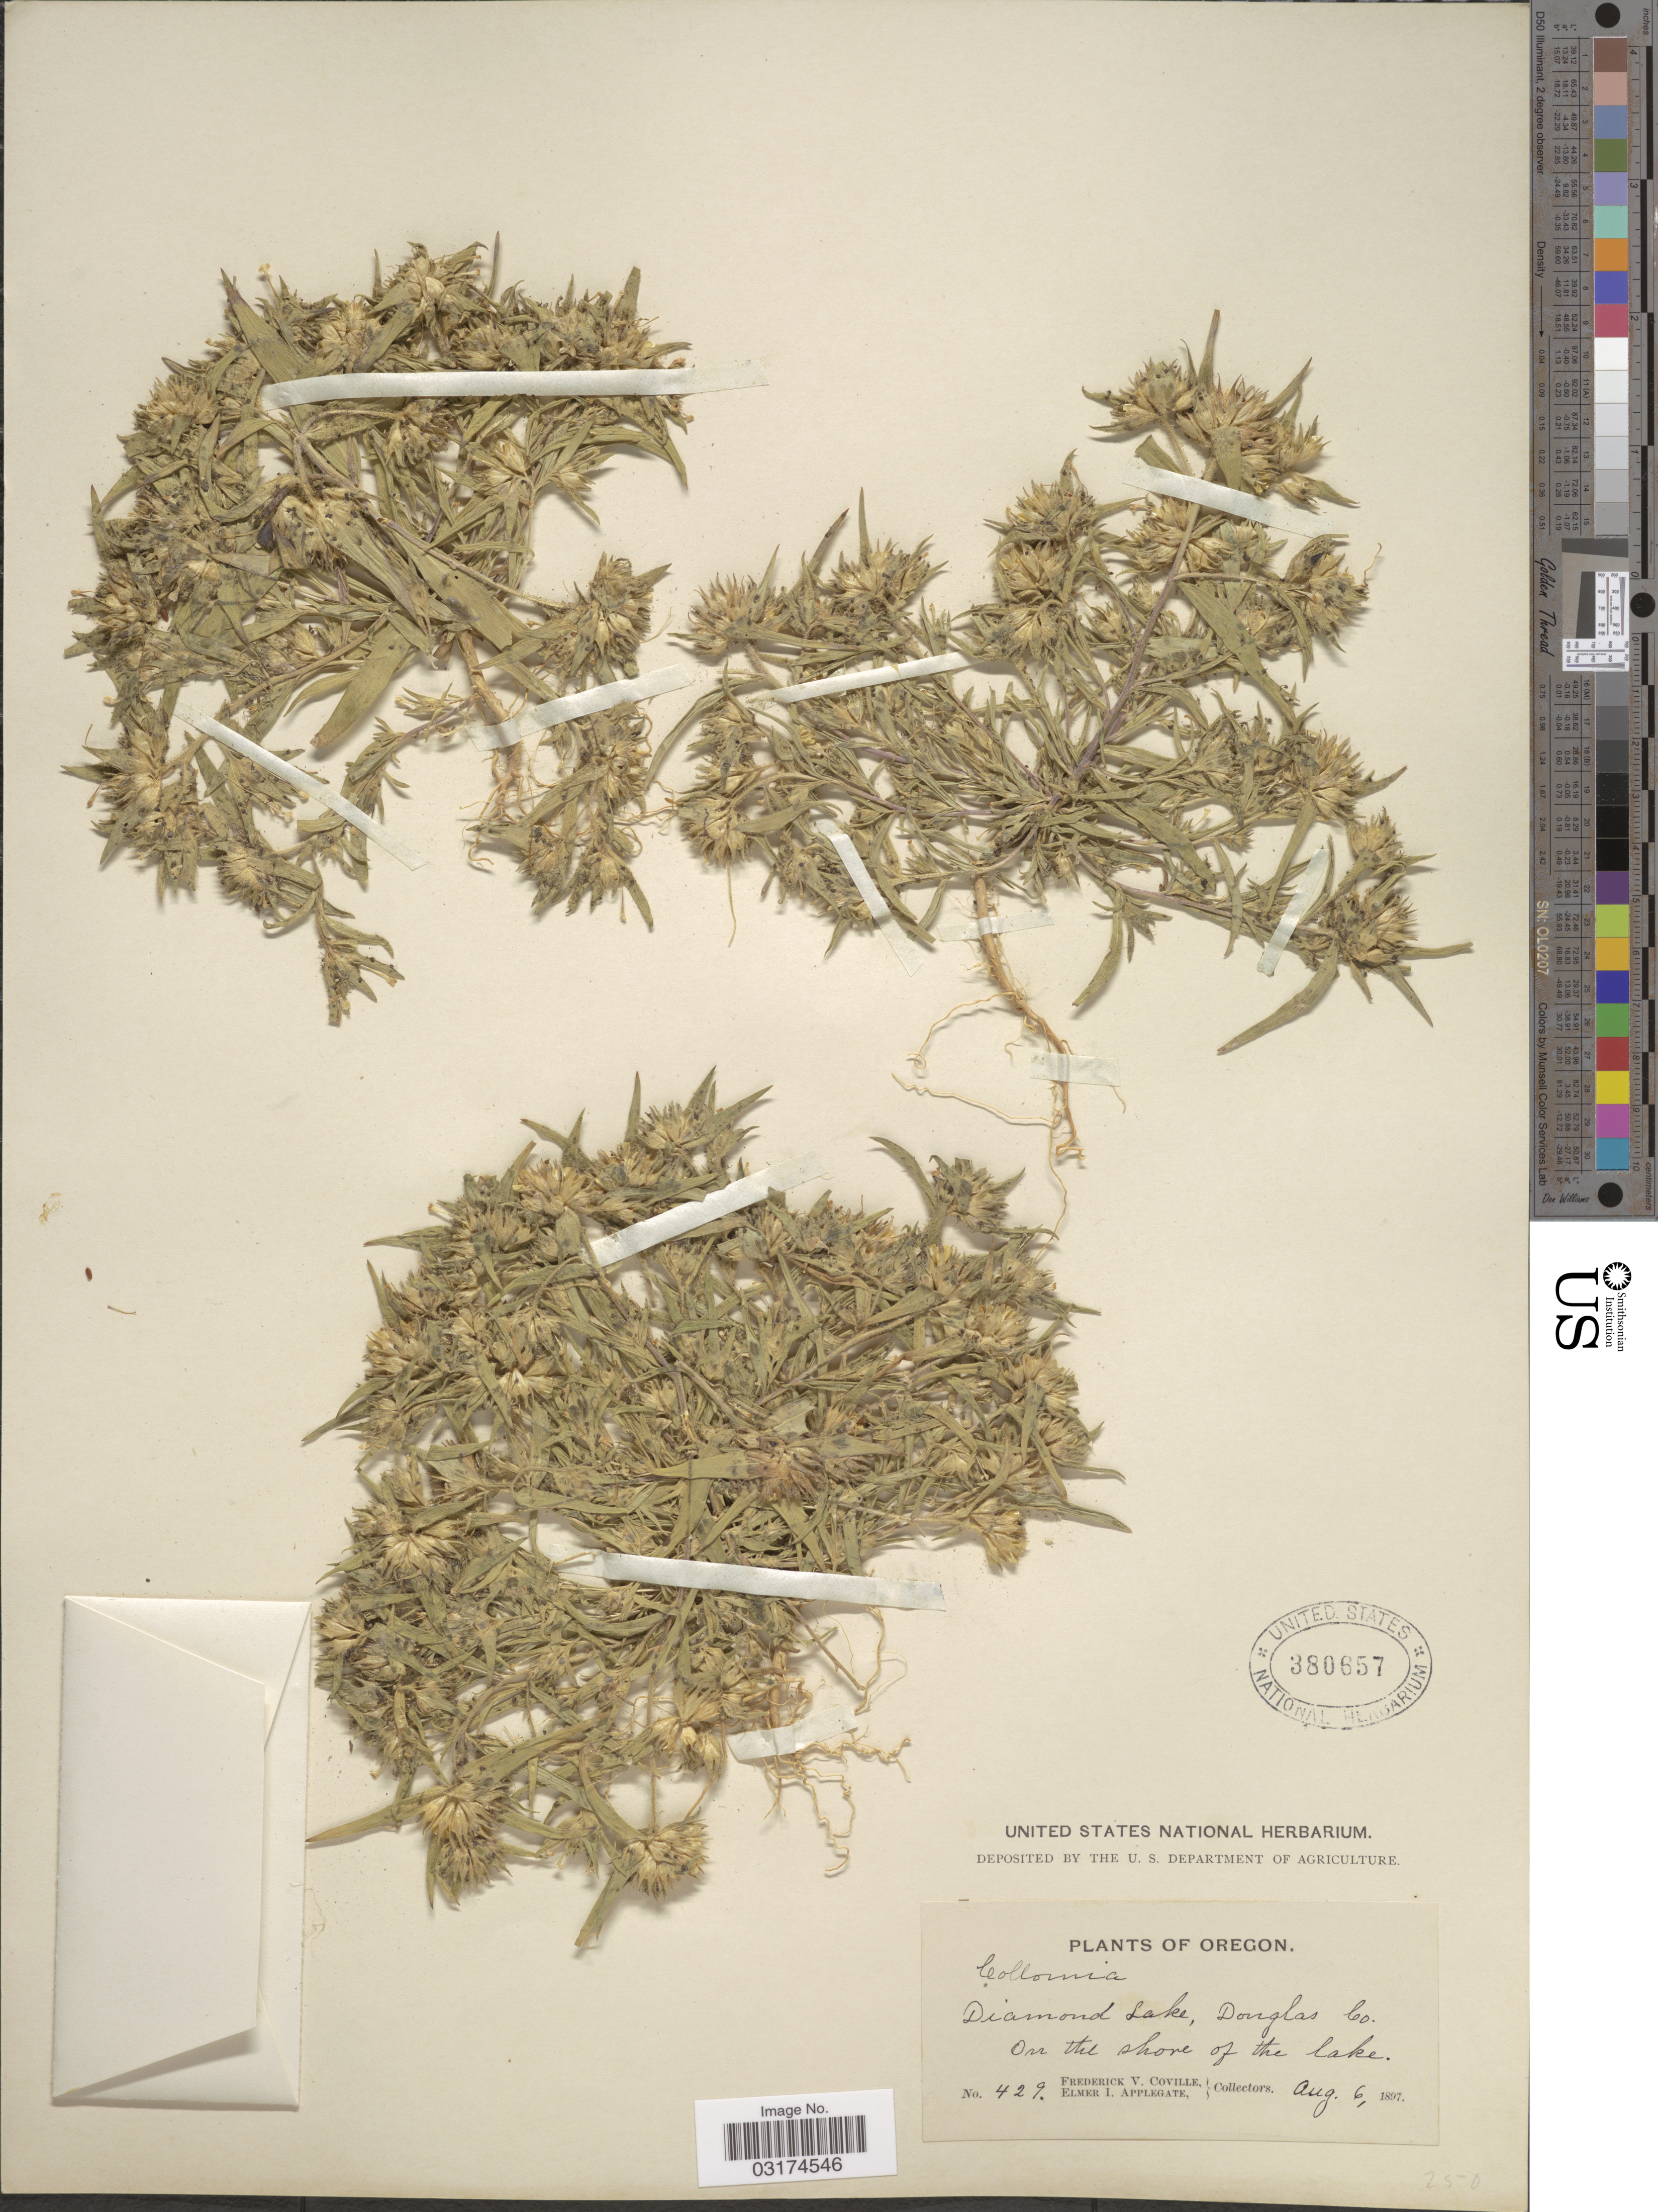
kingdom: Plantae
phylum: Tracheophyta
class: Magnoliopsida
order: Ericales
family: Polemoniaceae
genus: Collomia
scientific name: Collomia linearis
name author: Nutt.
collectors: F. V. Coville & E. I. Applegate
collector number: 429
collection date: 1897-08-06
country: United States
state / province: Oregon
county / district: Douglas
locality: Diamond Lake, Douglas Co. On the shore of the lake.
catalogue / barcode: US 380657